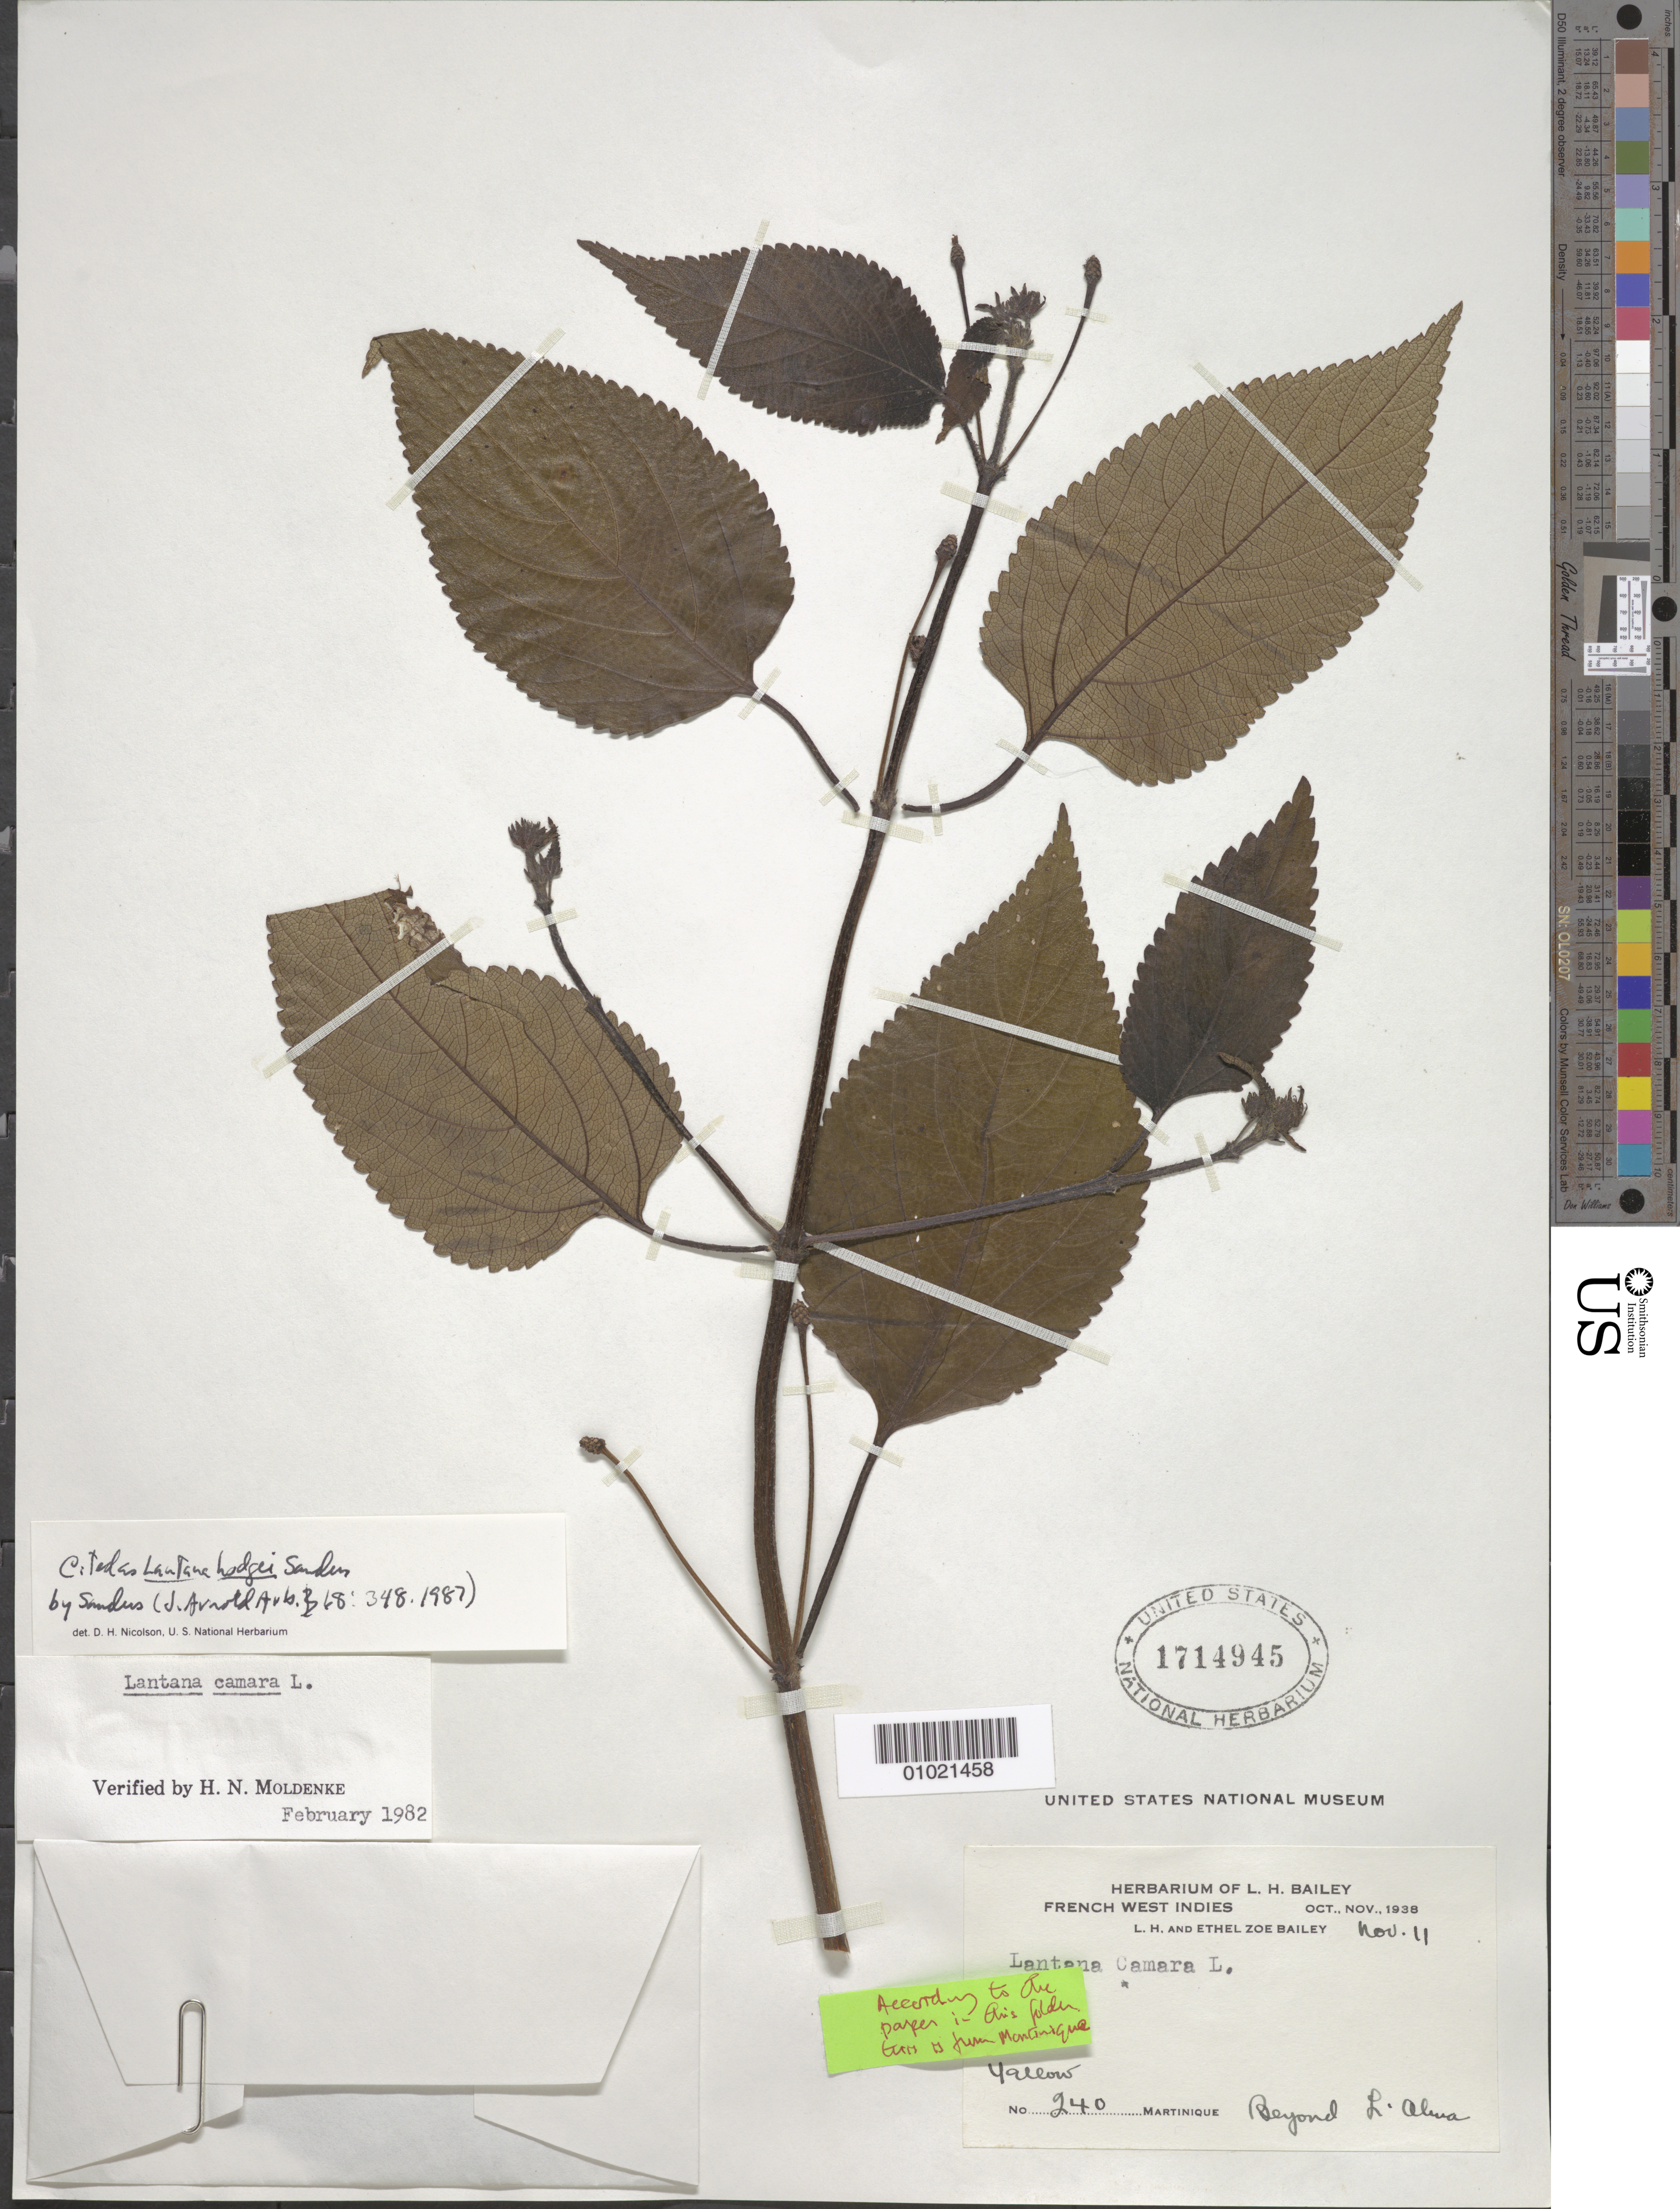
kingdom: Plantae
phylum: Tracheophyta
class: Magnoliopsida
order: Lamiales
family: Verbenaceae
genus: Lantana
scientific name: Lantana hodgei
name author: Sanders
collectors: L. H. Bailey, L. H. Bailey & E. Z. Bailey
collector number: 240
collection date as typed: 11 Nov 1938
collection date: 1938-11-11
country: Martinique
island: Martinique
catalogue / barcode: US 1714945